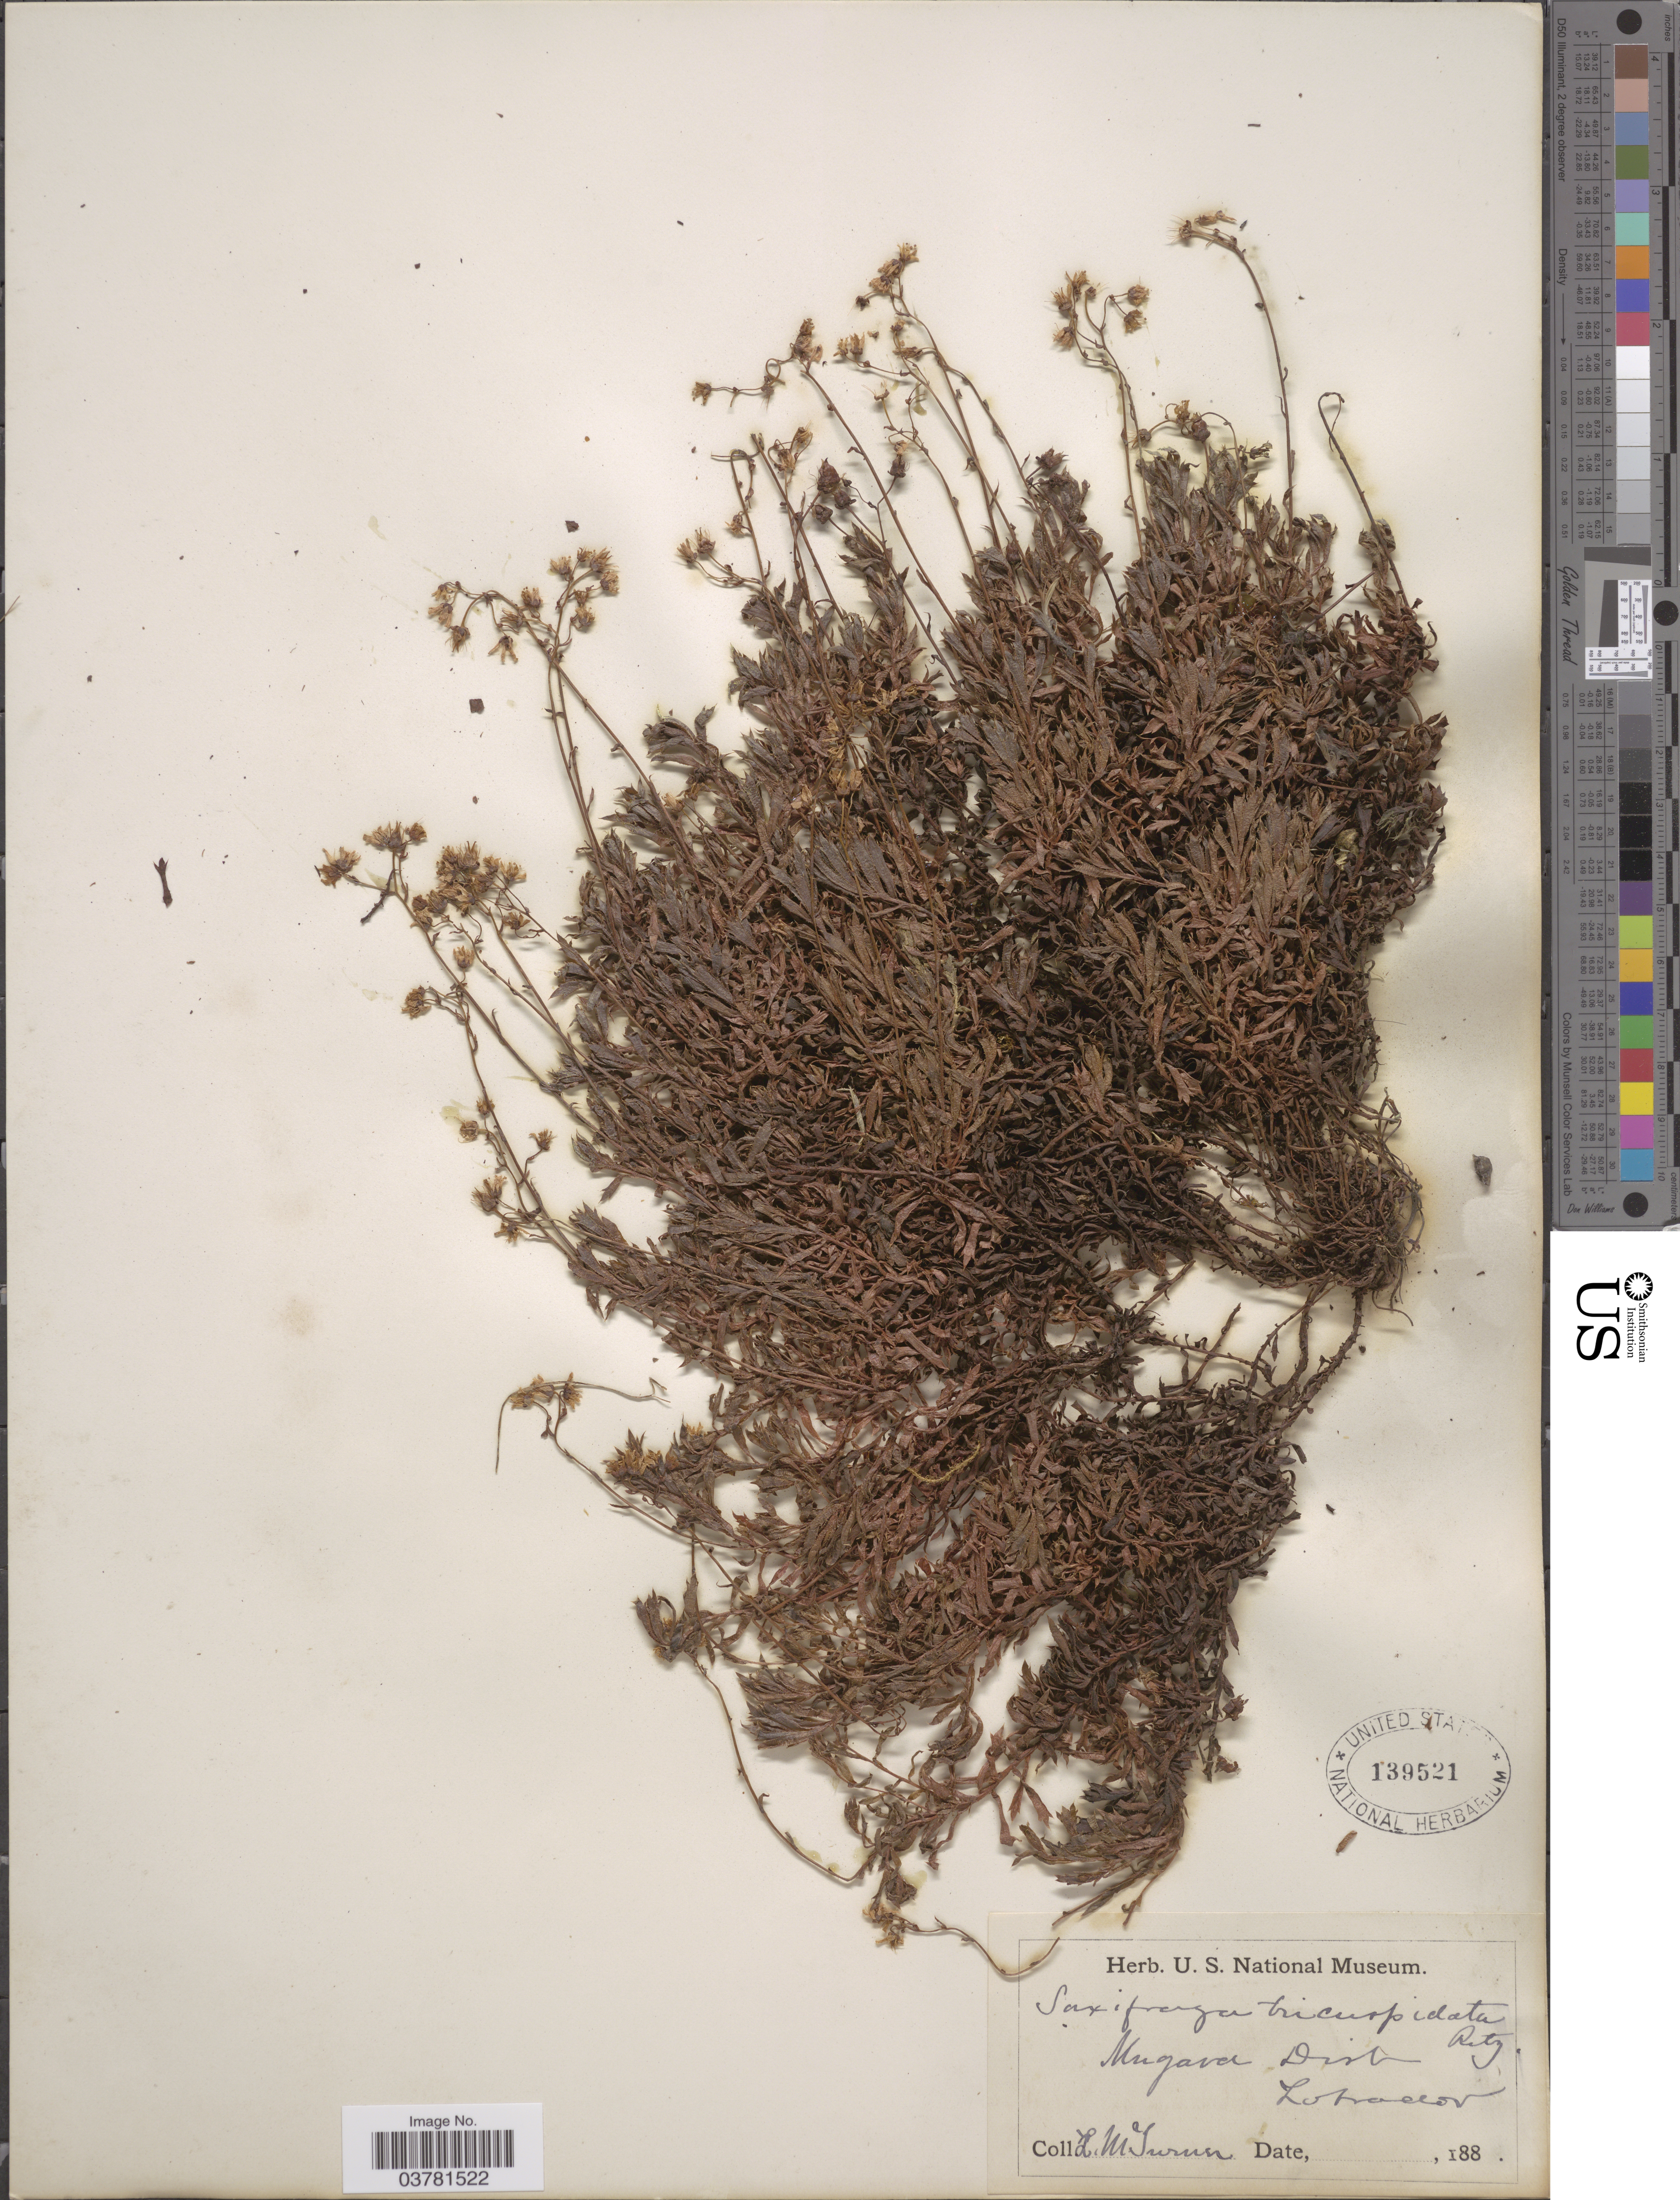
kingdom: Plantae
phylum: Tracheophyta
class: Magnoliopsida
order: Saxifragales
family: Saxifragaceae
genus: Saxifraga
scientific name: Saxifraga tricuspidata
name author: Rottb.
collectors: L. M. Turner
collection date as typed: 188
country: Canada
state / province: Newfoundland and Labrador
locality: Ungava Dist. Labrador.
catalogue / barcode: US 139521